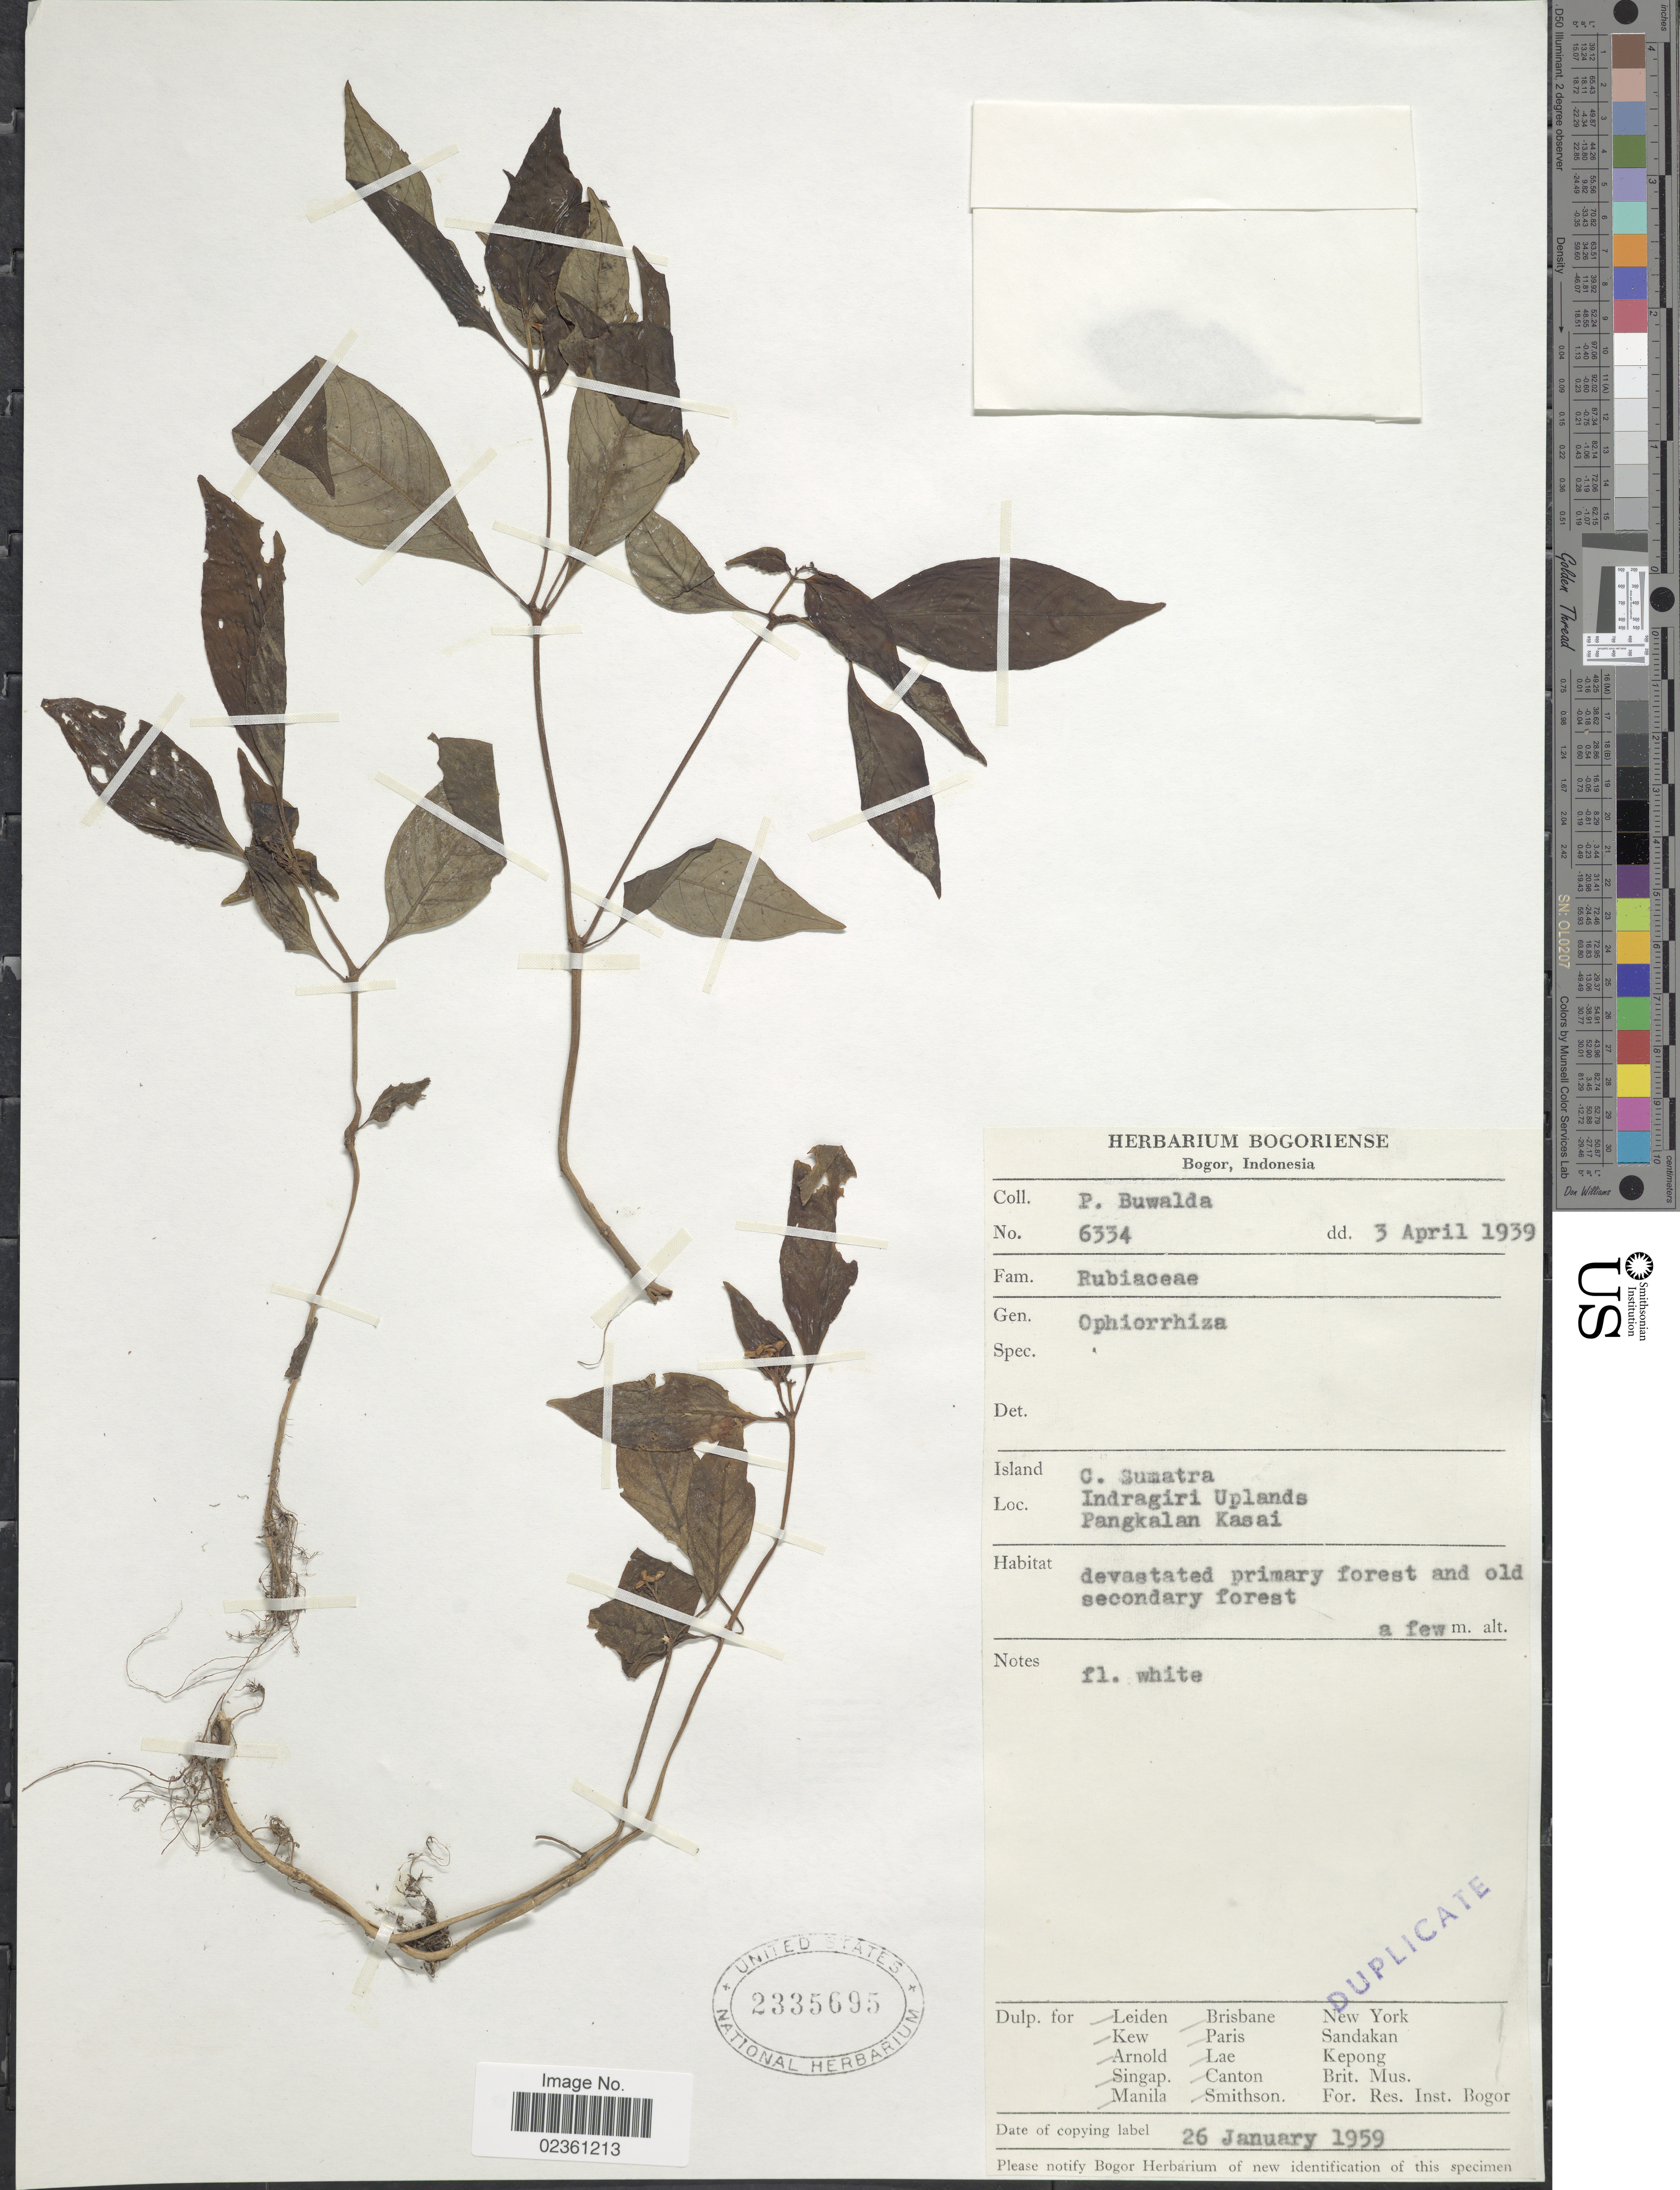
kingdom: Plantae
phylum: Tracheophyta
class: Magnoliopsida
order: Gentianales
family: Rubiaceae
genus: Ophiorrhiza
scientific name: Ophiorrhiza sp.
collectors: P. Buwalda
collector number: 6334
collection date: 1939-04-03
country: Indonesia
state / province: Sumatra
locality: Island C. Sumatra, Indragiri Uplands, Pangkalam Kasai, devastated primary forest and old secondary forest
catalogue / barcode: US 2335695